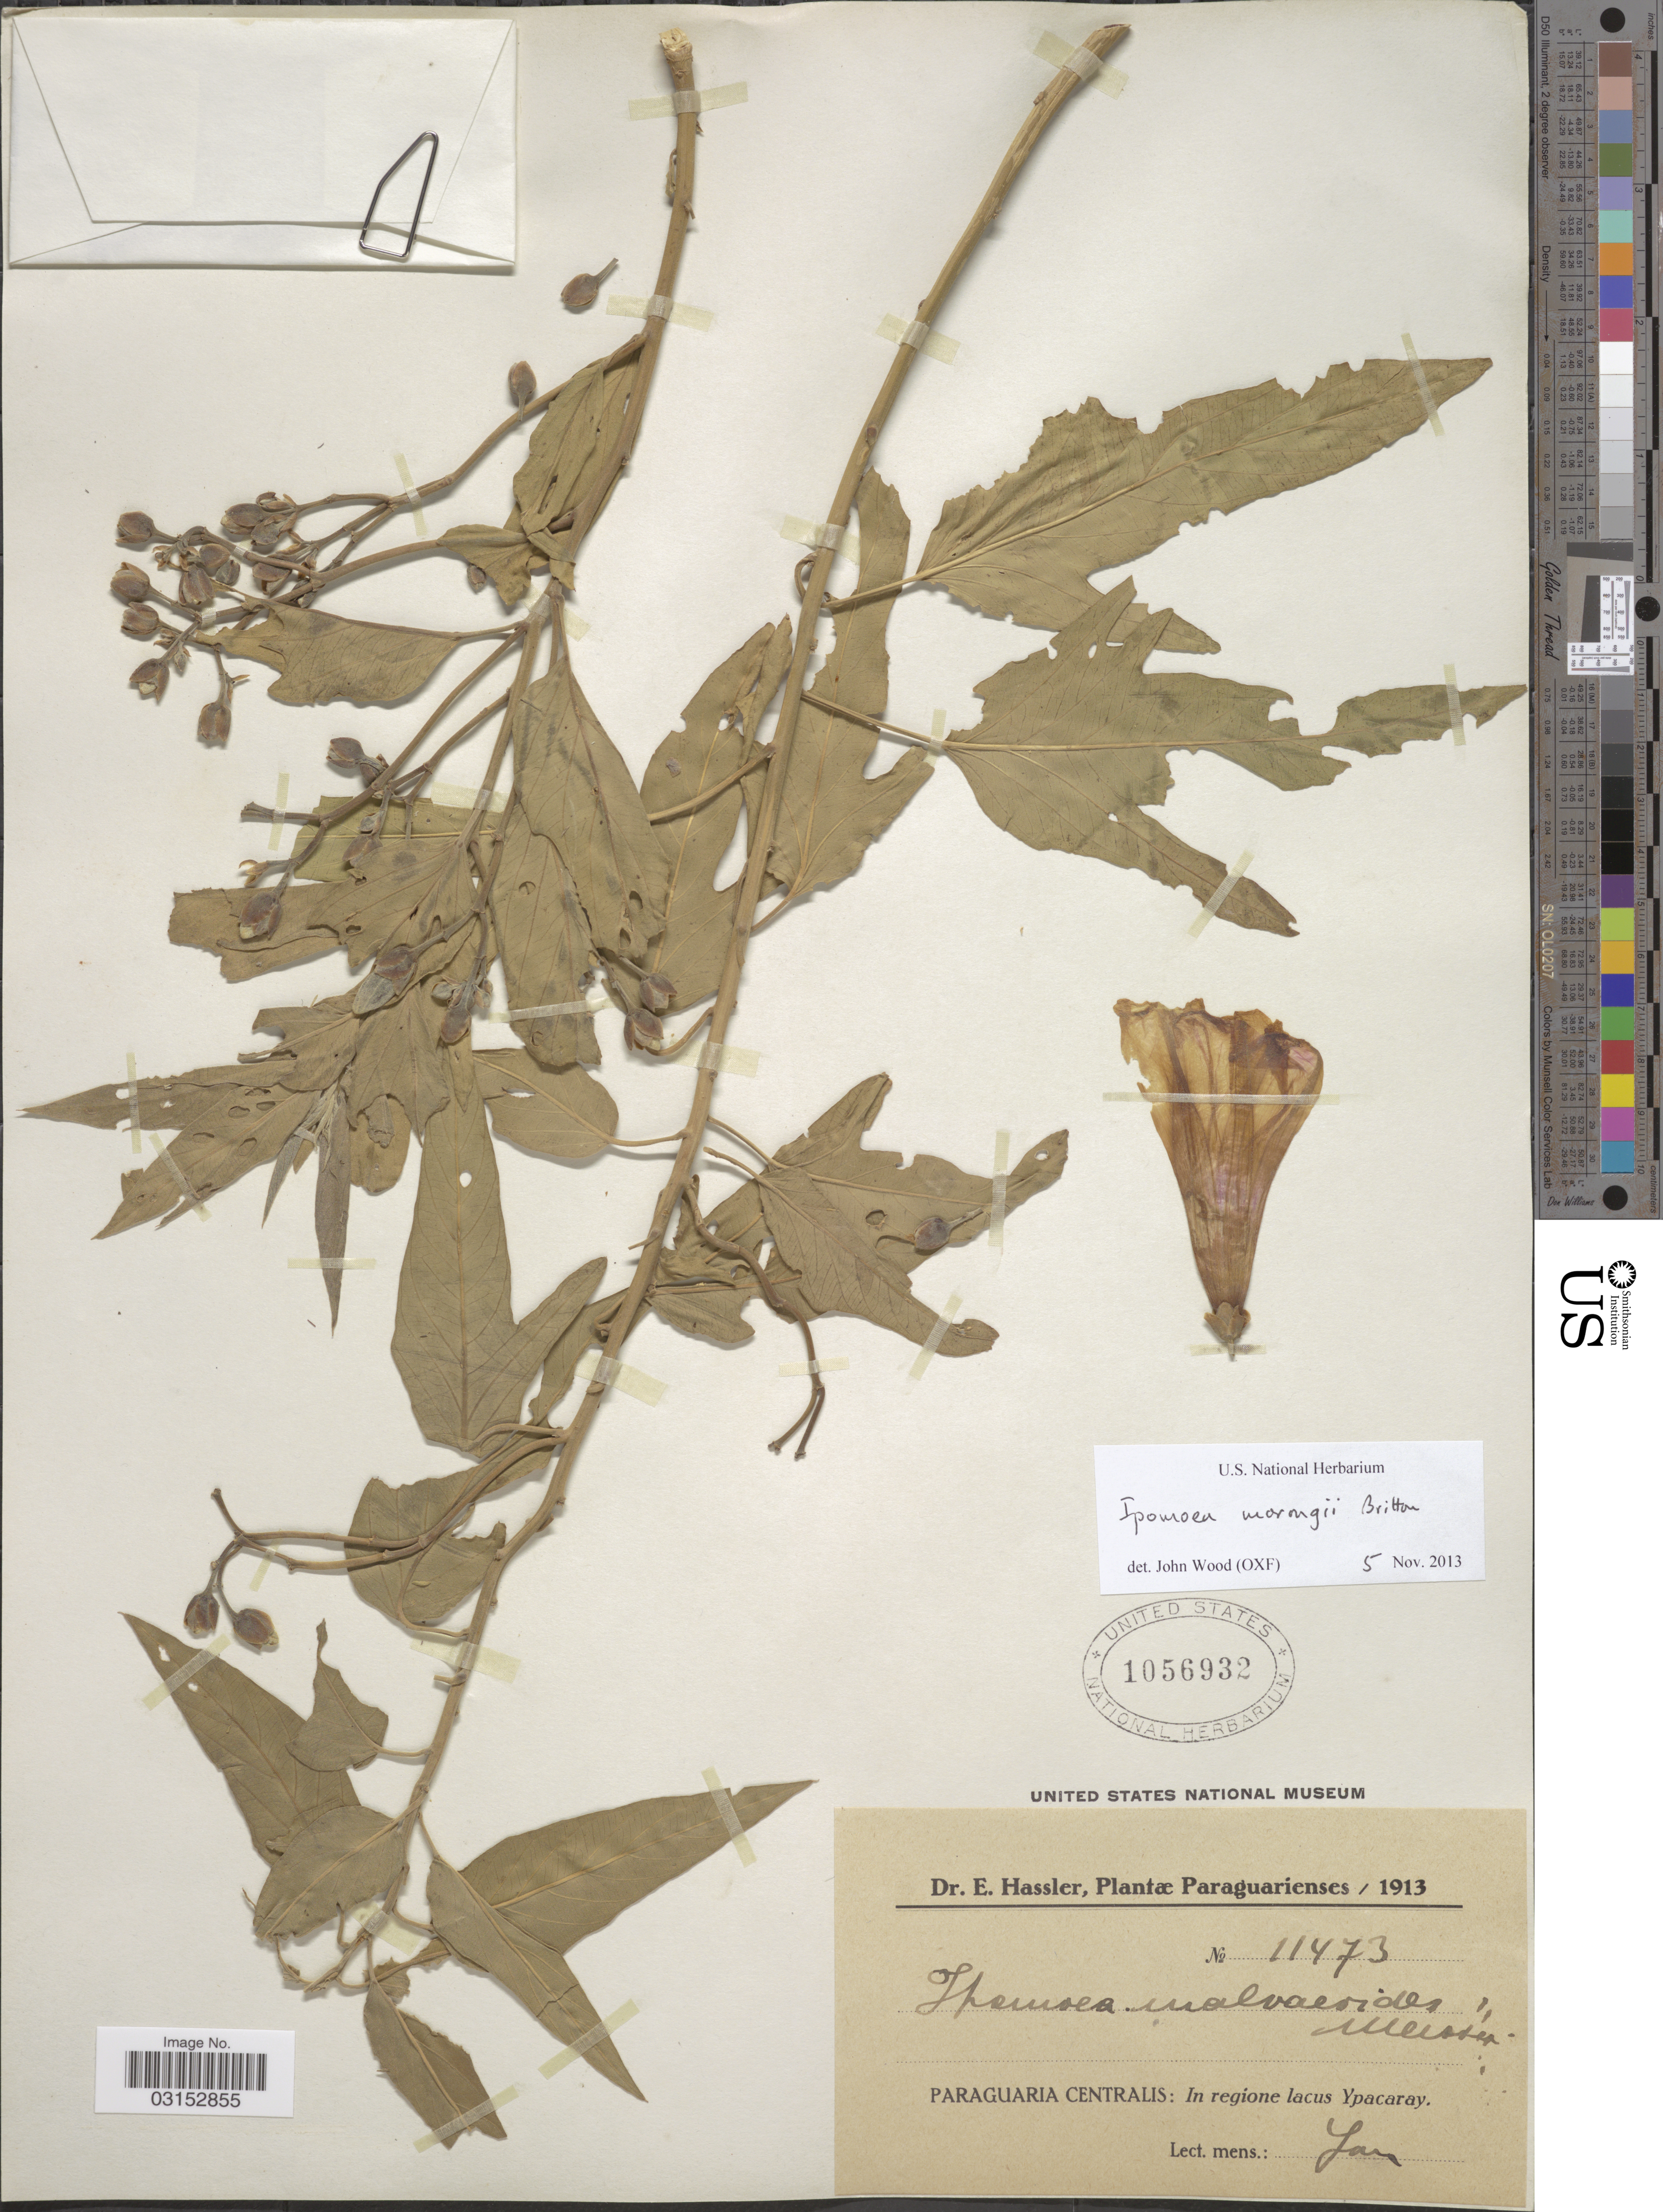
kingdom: Plantae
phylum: Tracheophyta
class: Magnoliopsida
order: Solanales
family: Convolvulaceae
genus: Ipomoea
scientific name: Ipomoea morongii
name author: Britton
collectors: E. Hassler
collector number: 11473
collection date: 1913-01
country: Paraguay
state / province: Paraguari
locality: Paraguarienses. Paraguaria Centralis: In regione lacus Ypacaray.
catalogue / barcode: US 1056932